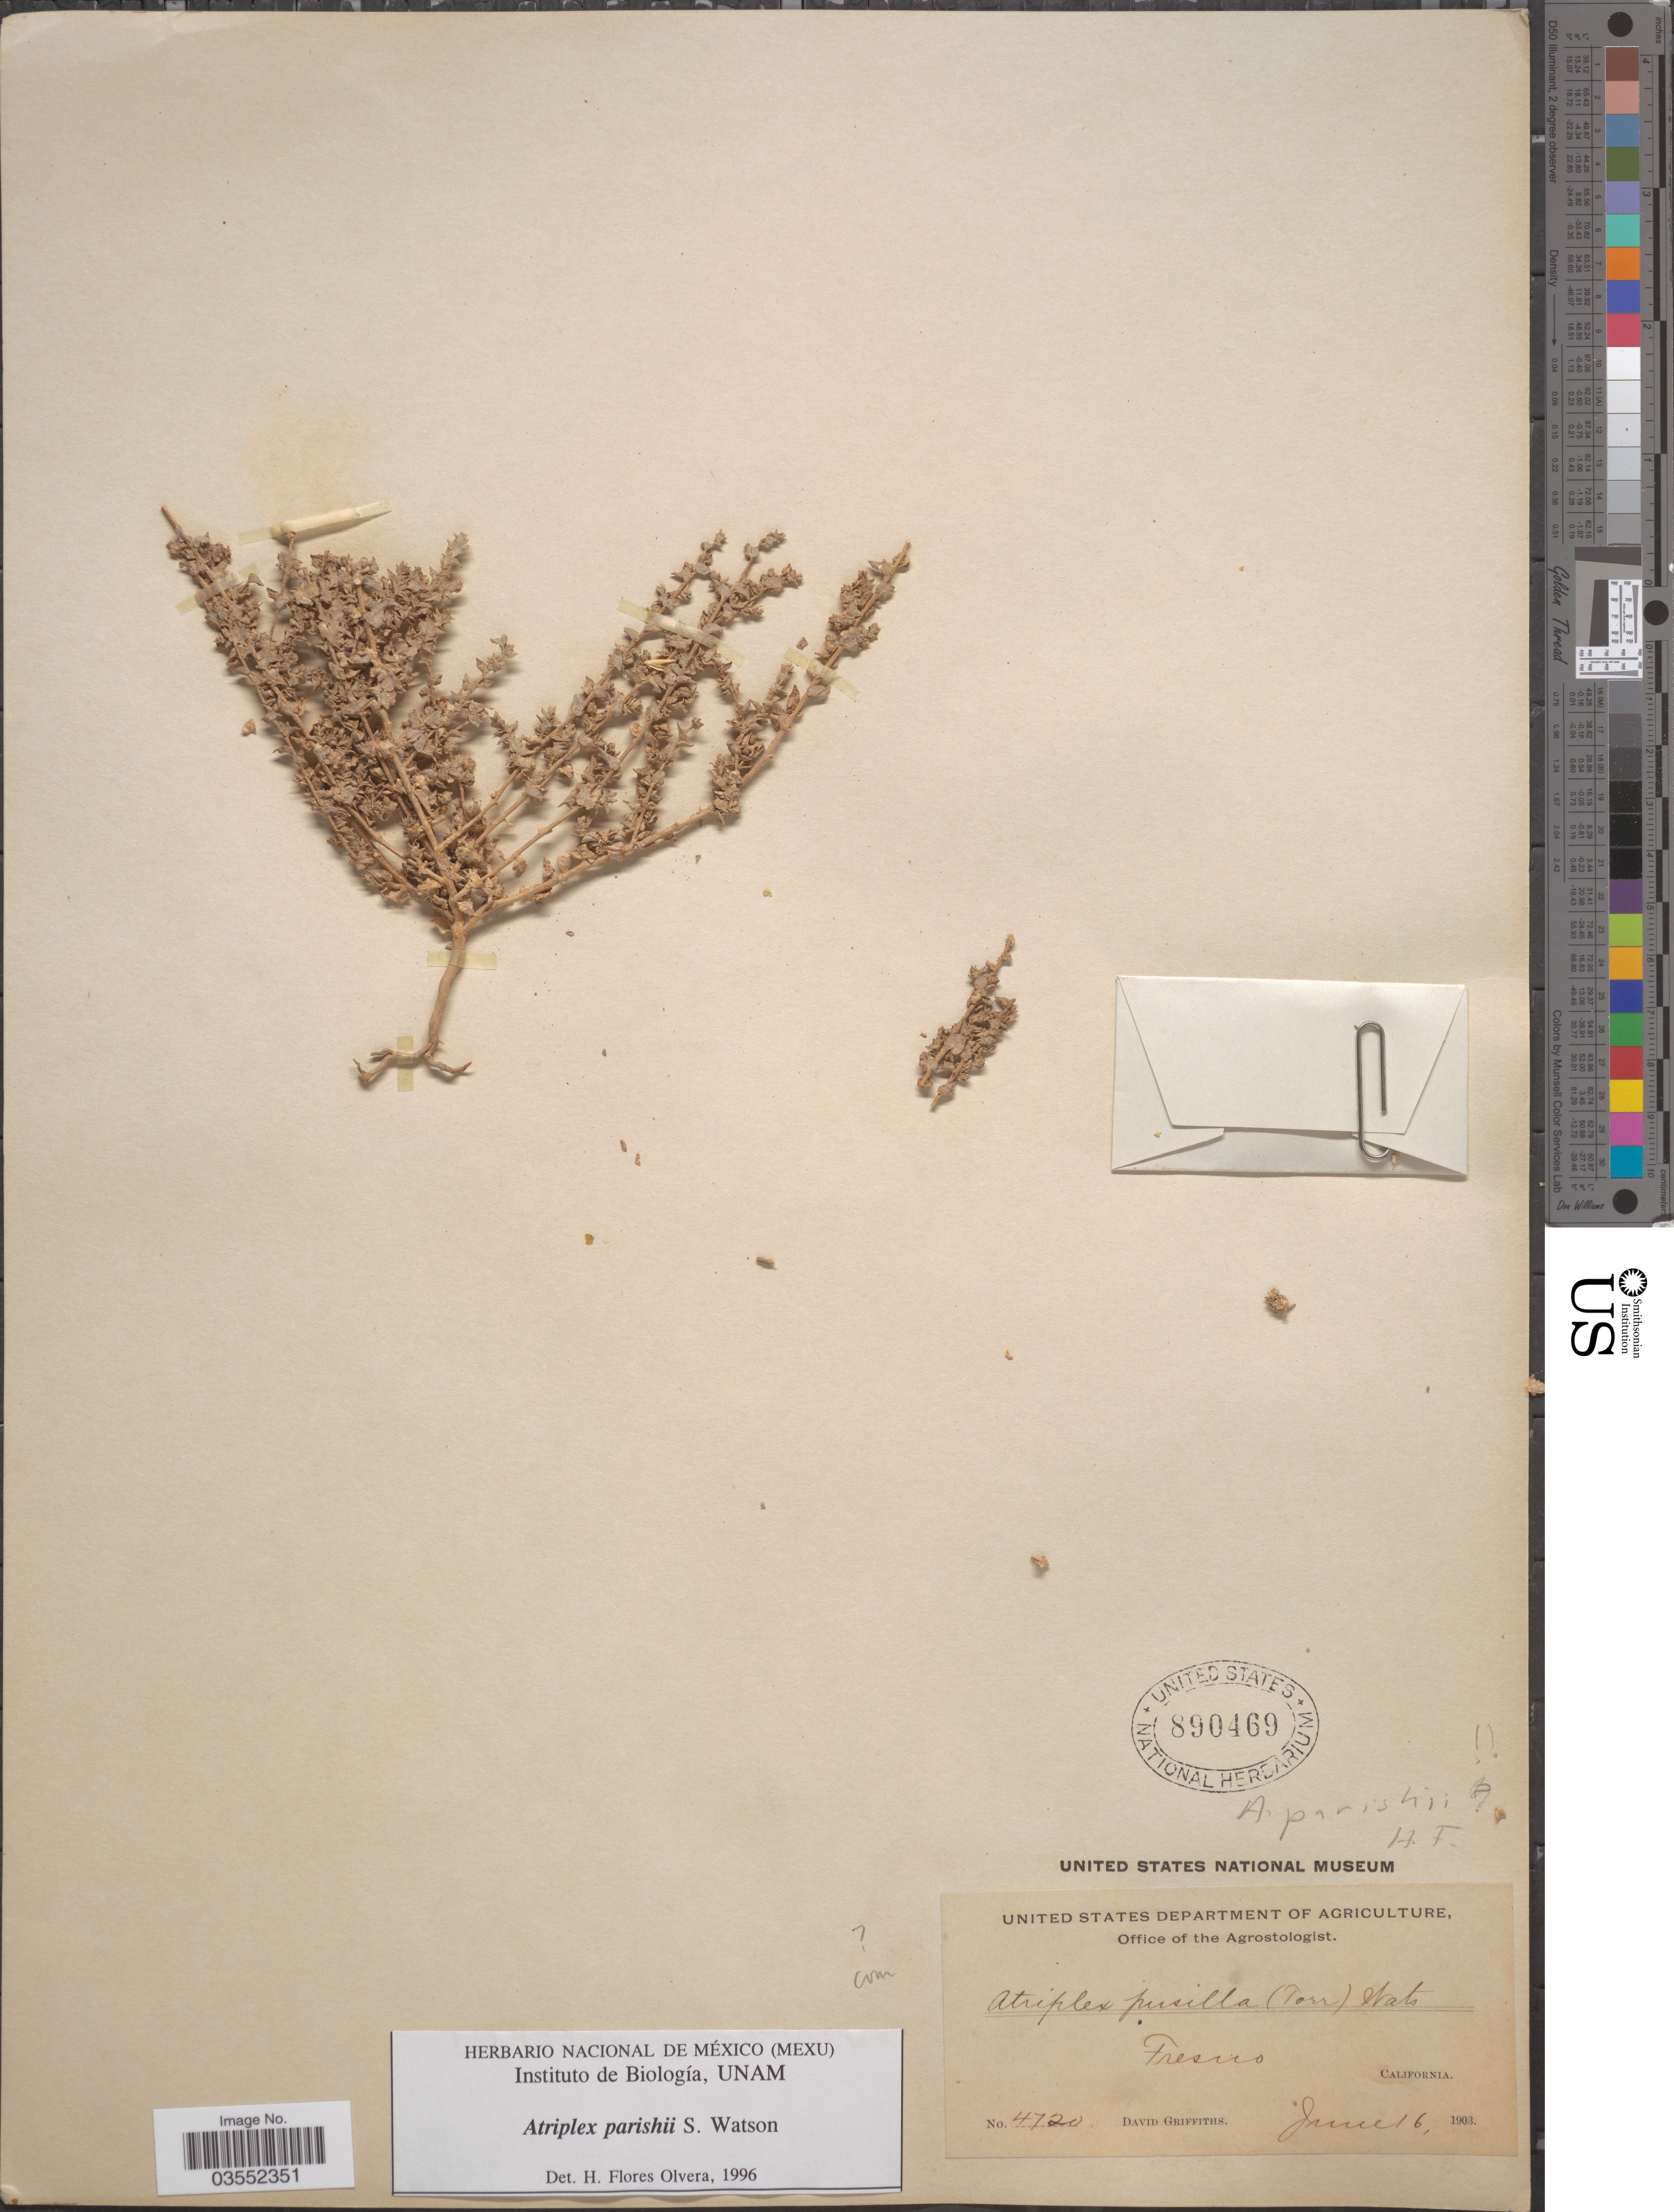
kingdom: Plantae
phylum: Tracheophyta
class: Magnoliopsida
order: Caryophyllales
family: Amaranthaceae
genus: Atriplex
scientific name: Atriplex parishii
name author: S. Watson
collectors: D. Griffiths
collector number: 4720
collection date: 1903-06-16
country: United States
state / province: California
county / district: Fresno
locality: Fresno.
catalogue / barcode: US 890469